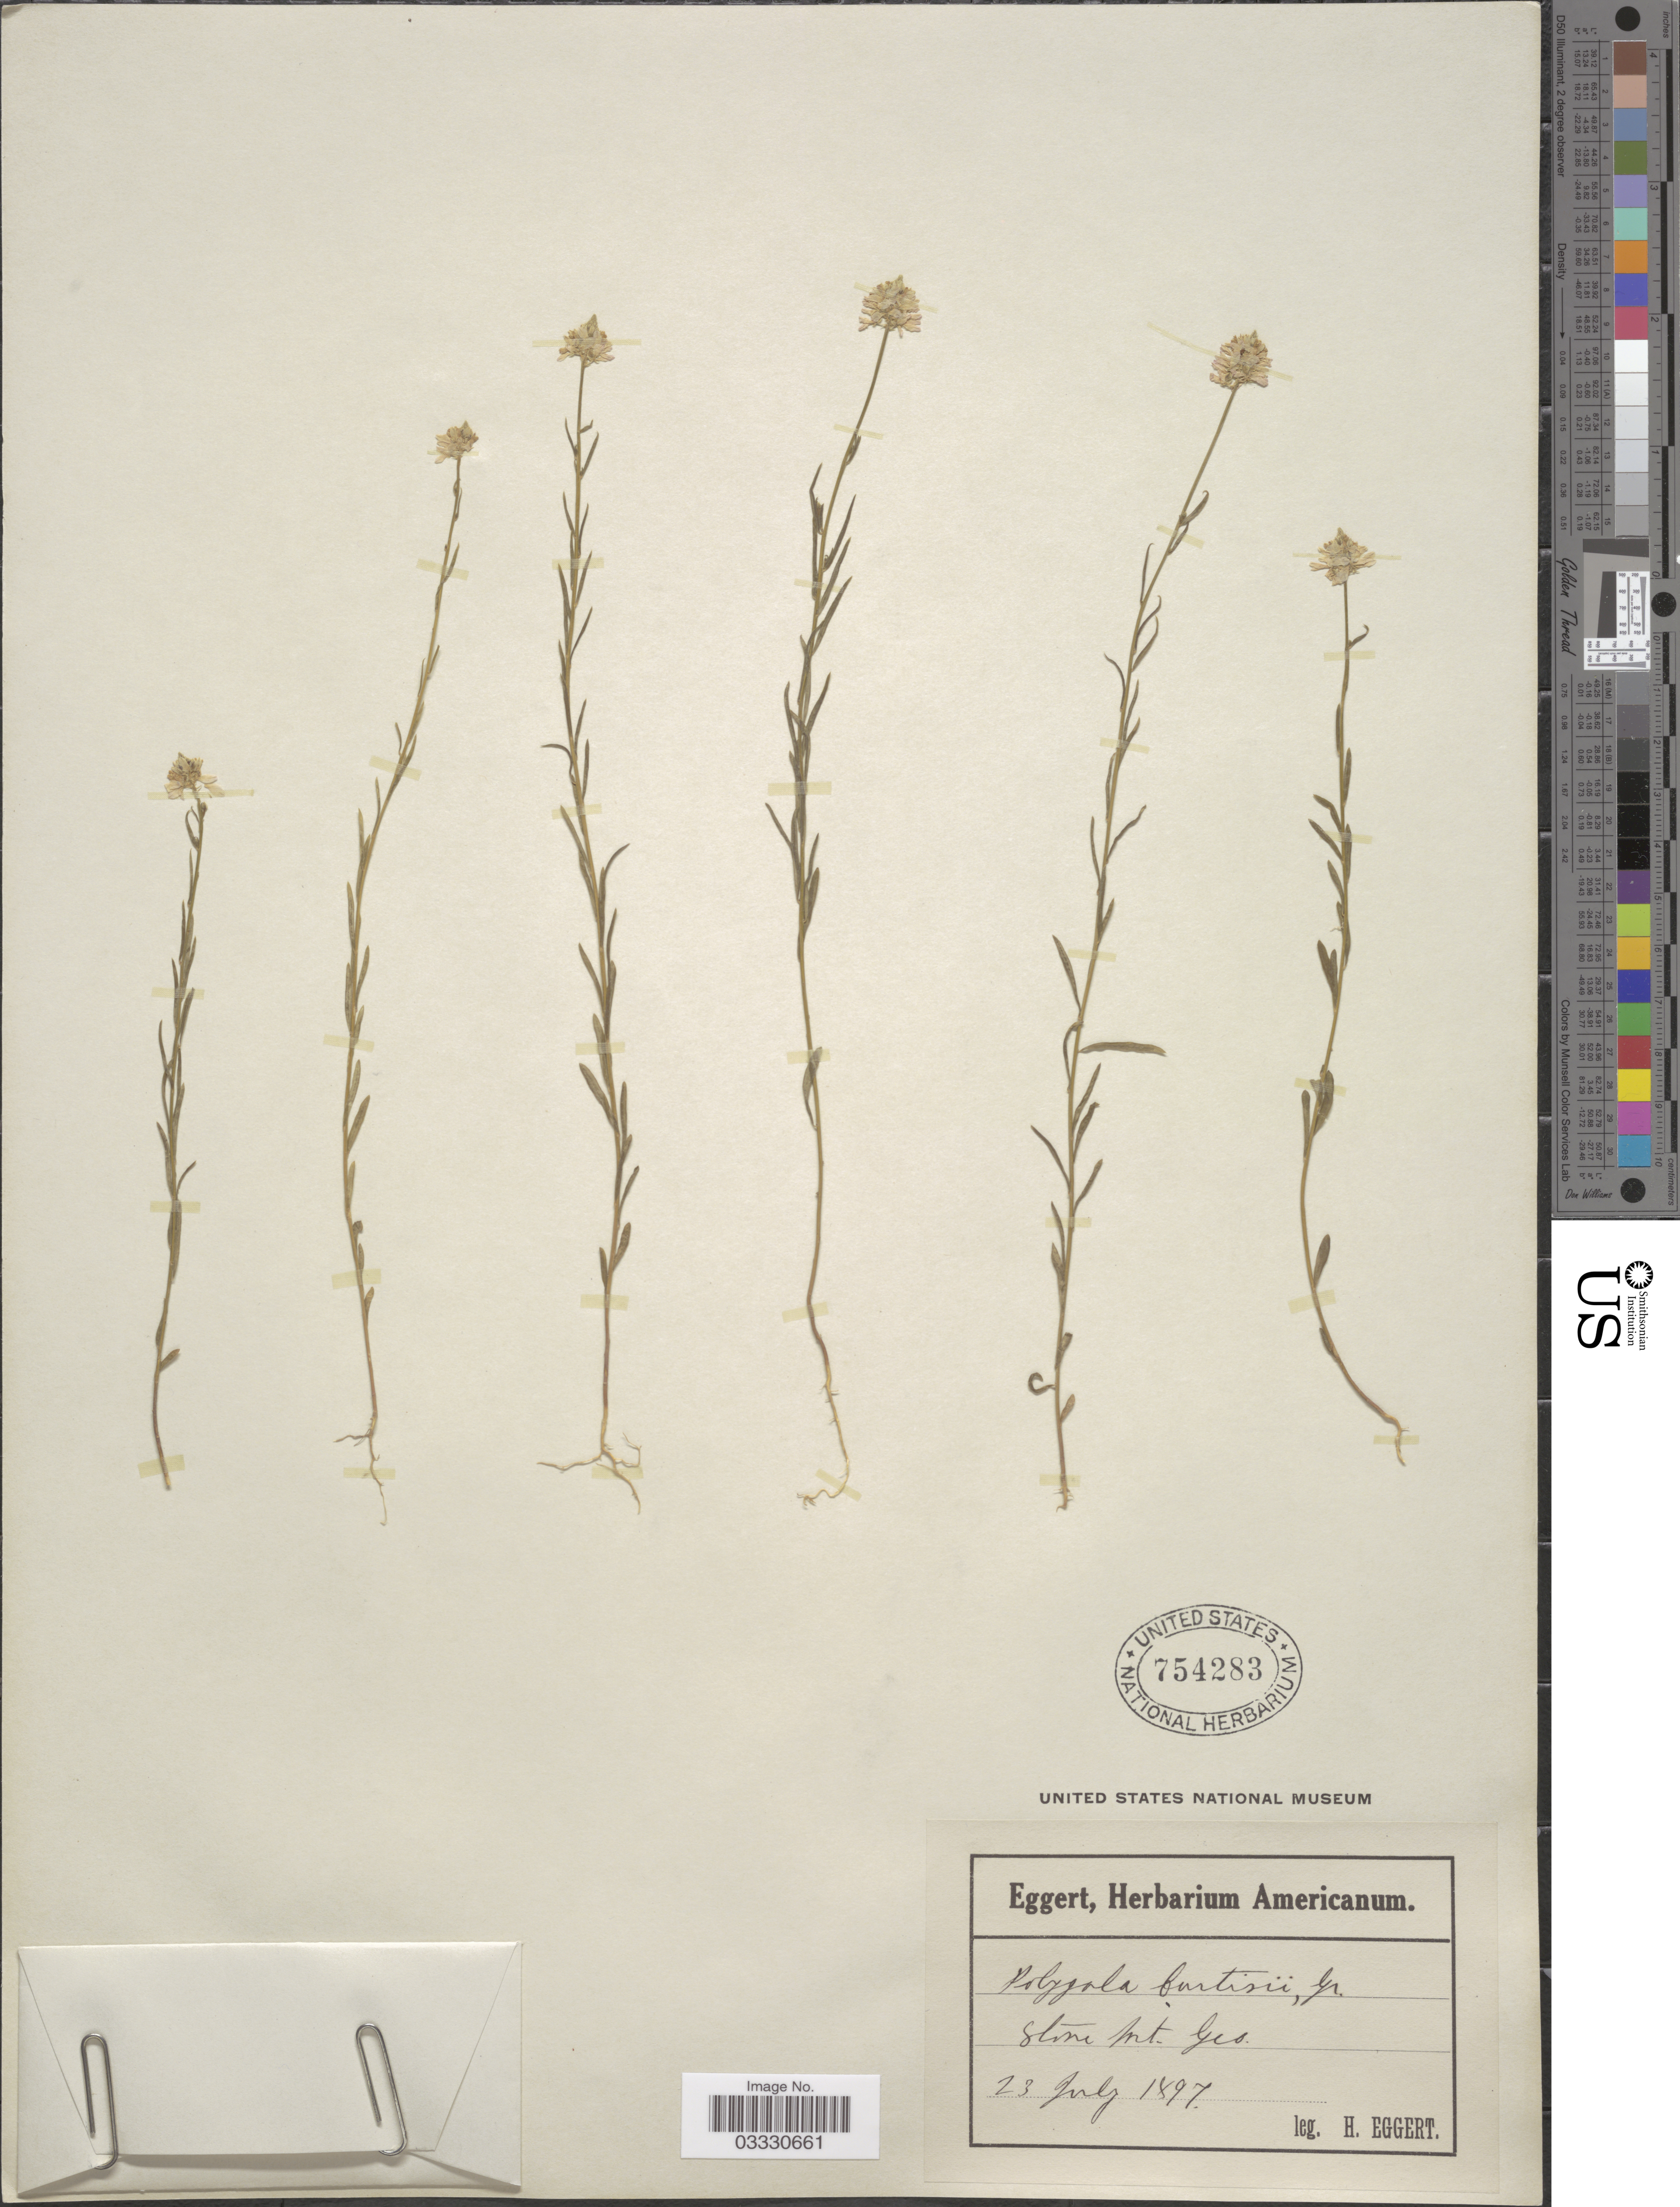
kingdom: Plantae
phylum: Tracheophyta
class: Magnoliopsida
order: Fabales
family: Polygalaceae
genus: Polygala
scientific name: Polygala curtissii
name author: A. Gray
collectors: H. Eggert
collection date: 1897-07-23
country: United States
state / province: Georgia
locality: Stone Mt. Geo.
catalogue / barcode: US 754283